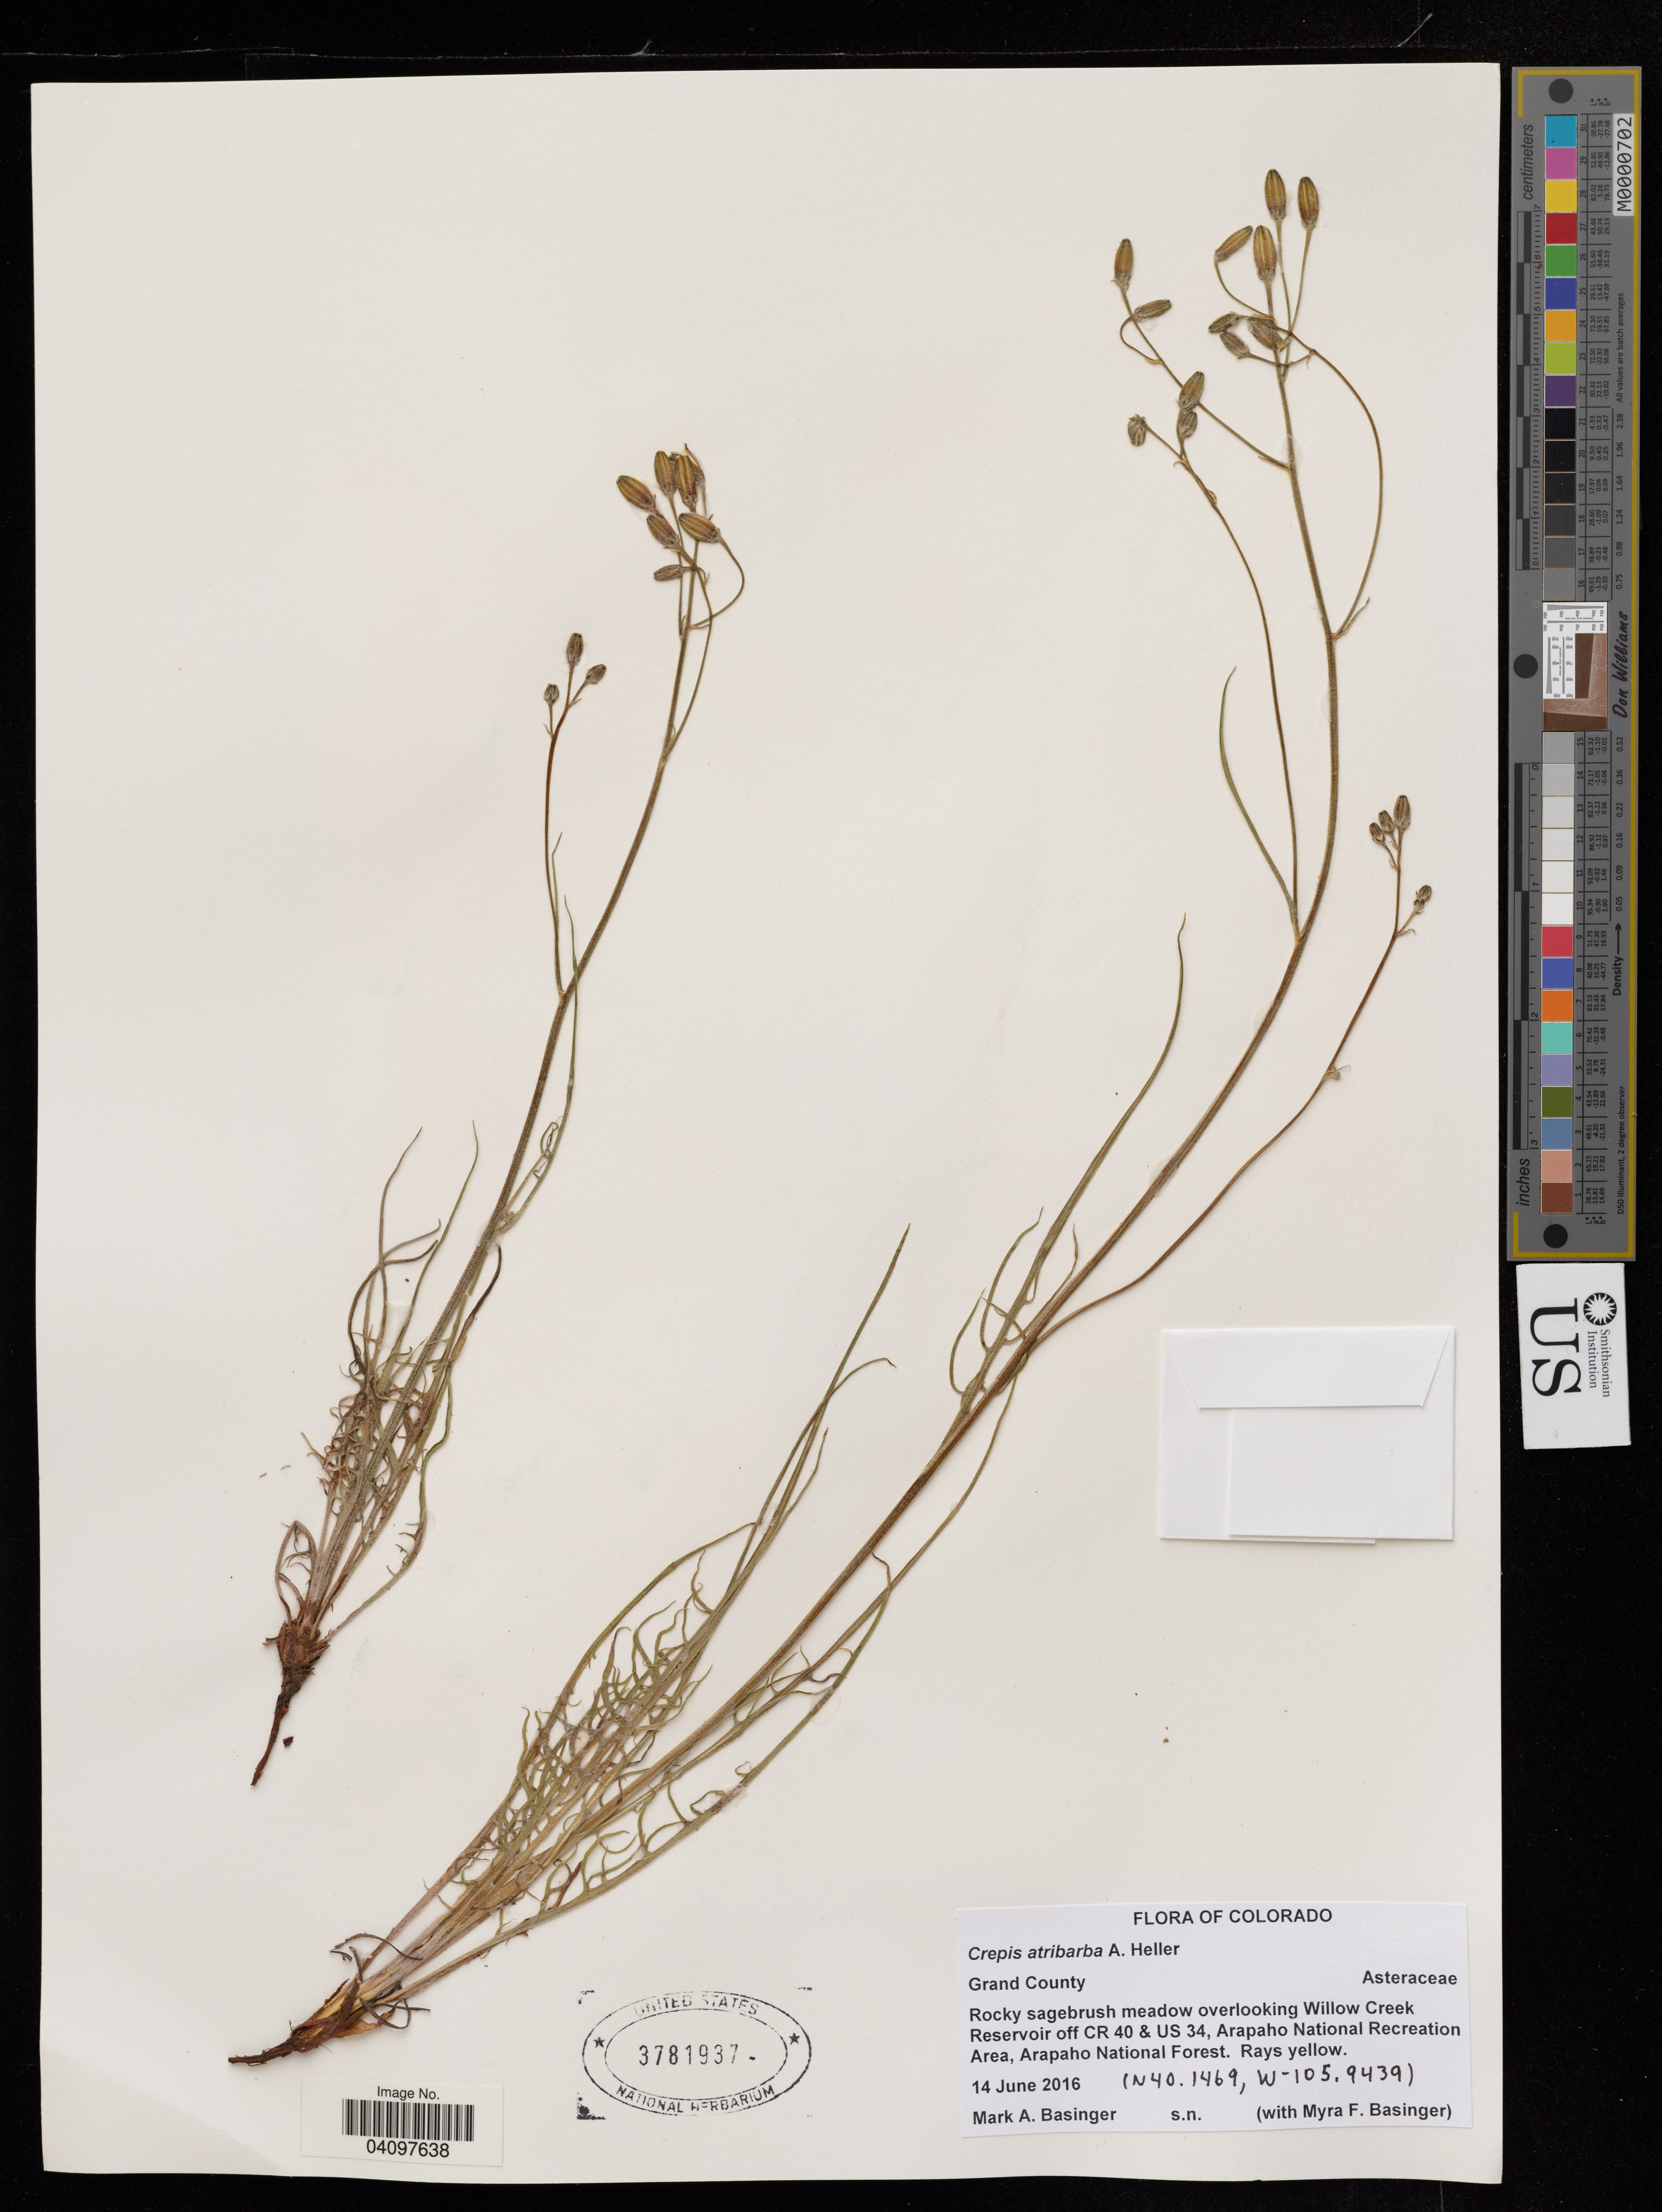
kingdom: Plantae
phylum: Tracheophyta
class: Magnoliopsida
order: Asterales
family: Asteraceae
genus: Crepis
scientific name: Crepis atribarba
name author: A. Heller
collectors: M. Basinger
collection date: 2016-06-14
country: United States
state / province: Colorado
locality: Grand County. Rocky sagebrush meadow overlooking Willow Creek Resevoir off CR 40 & US 34, Arapaho National Recreation Area, Arapaho National Forest.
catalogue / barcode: US 3781937